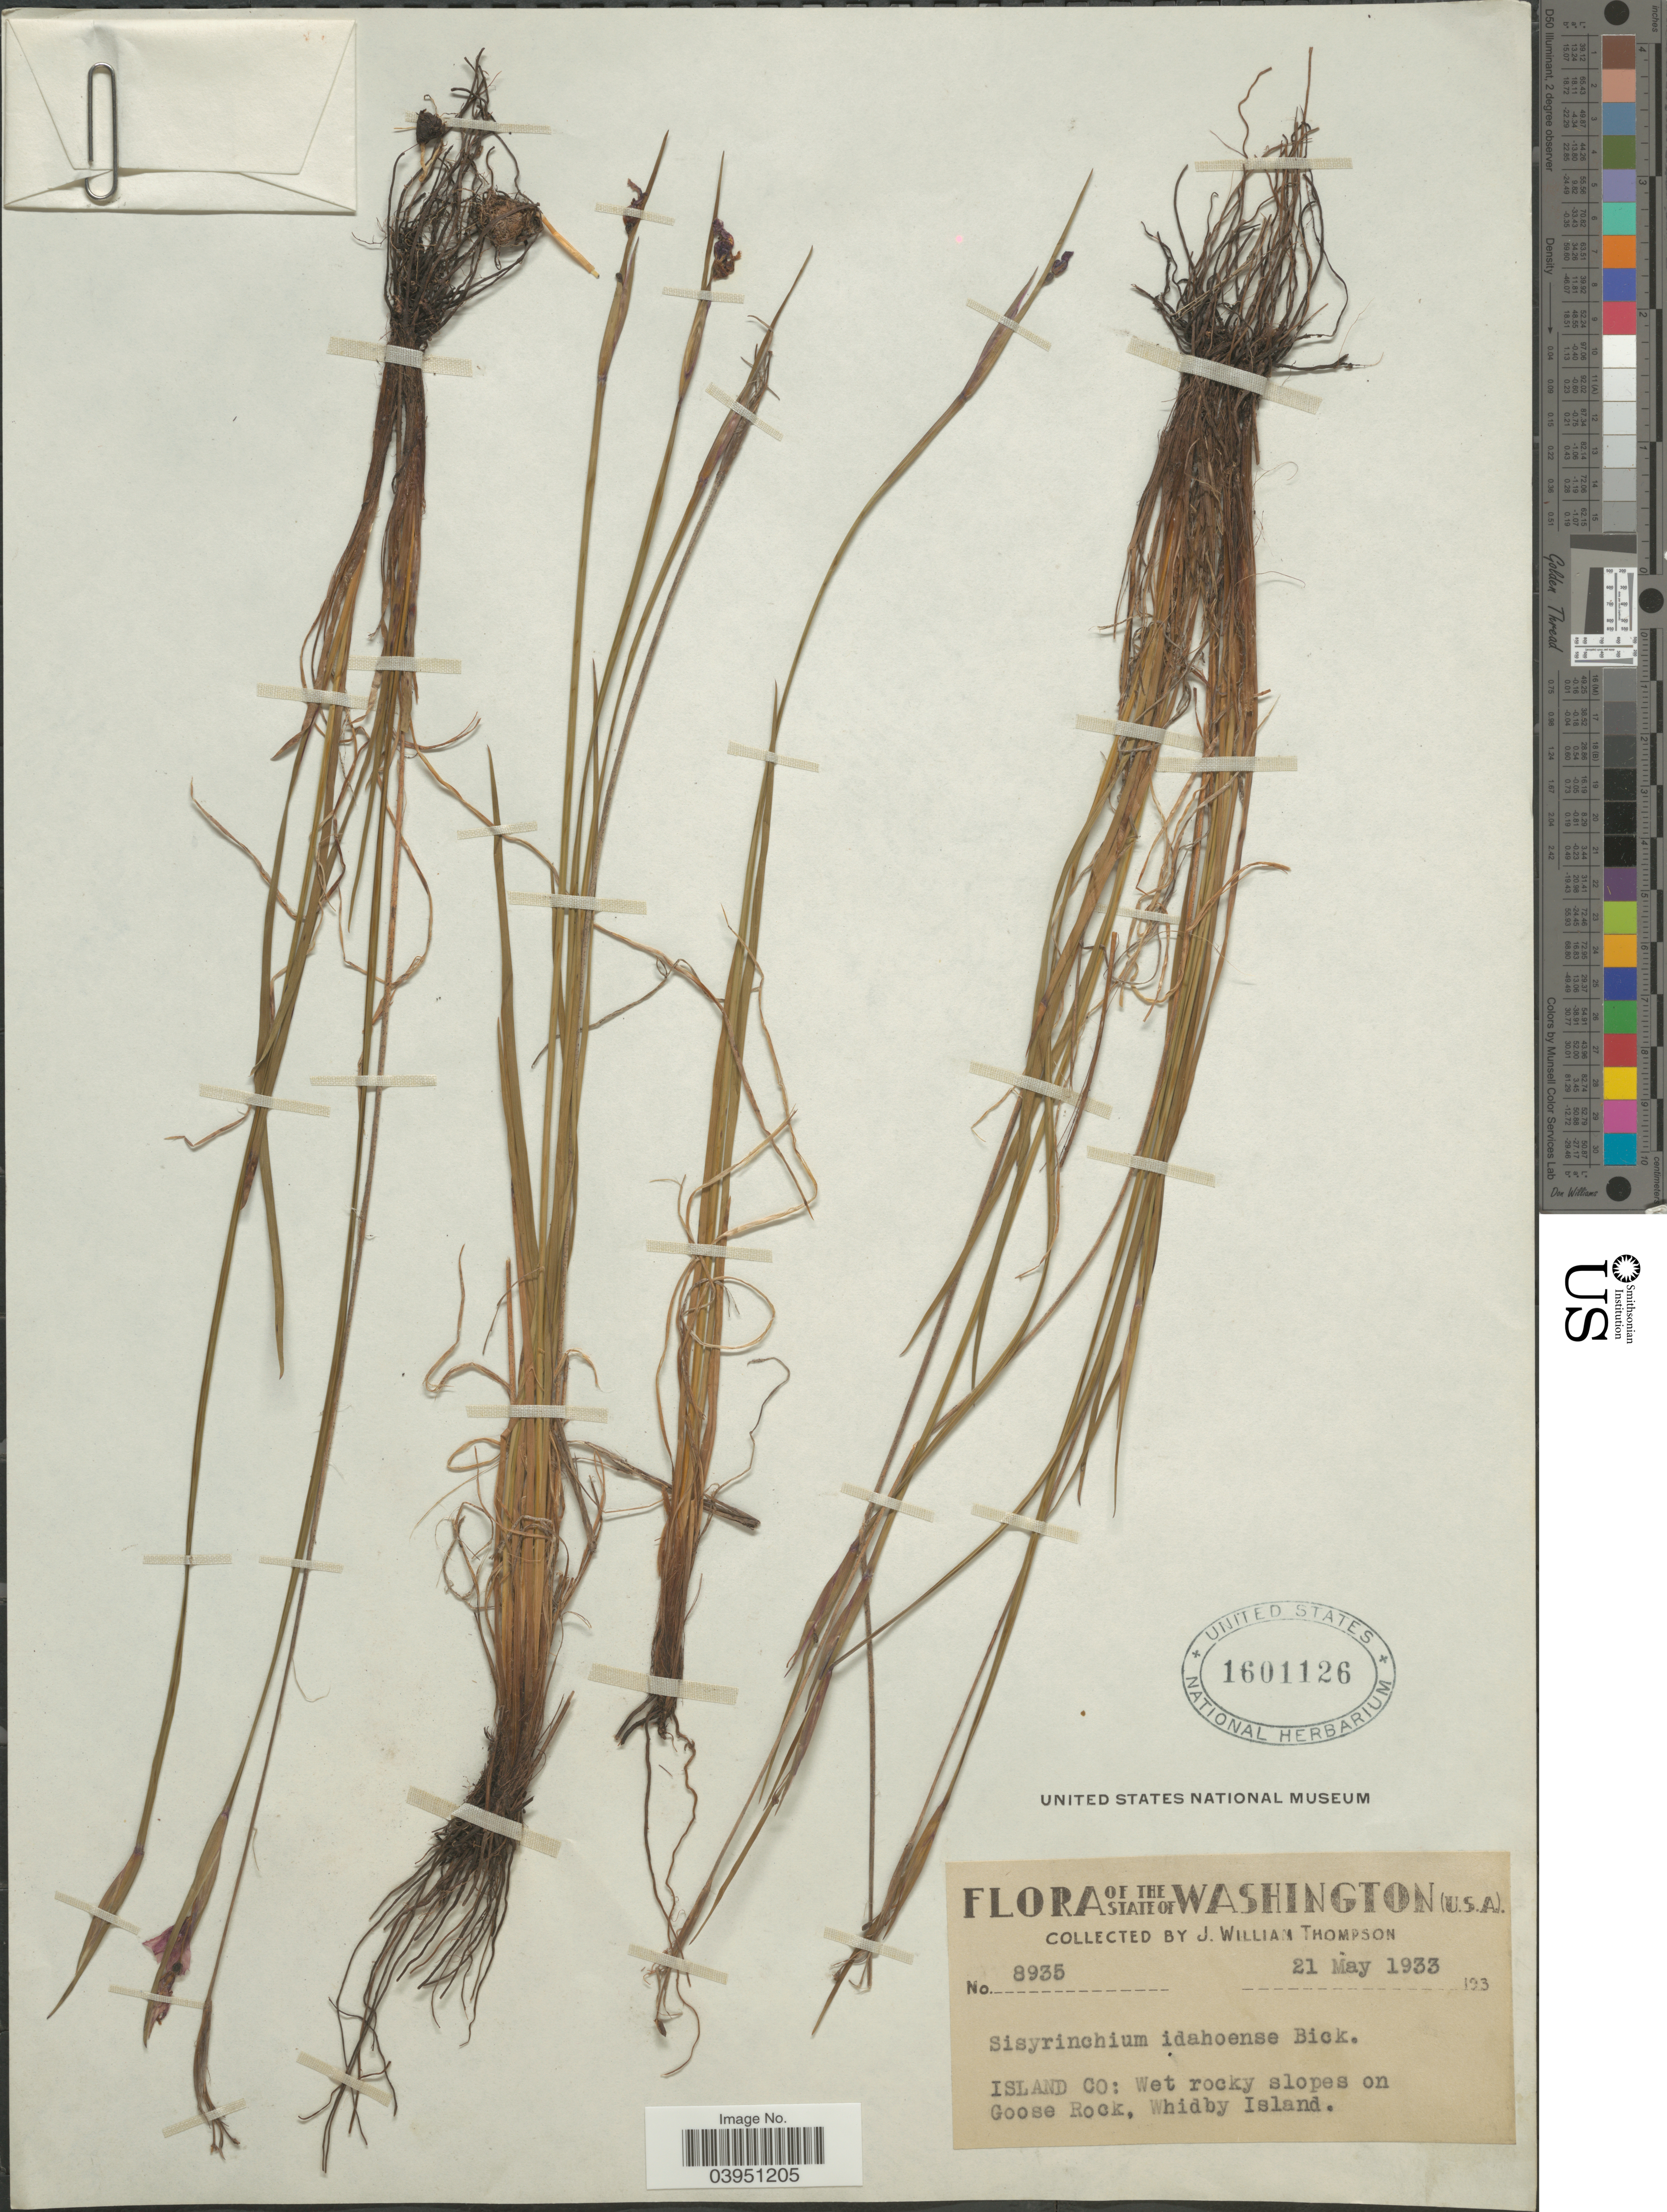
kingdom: Plantae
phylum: Tracheophyta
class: Liliopsida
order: Asparagales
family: Iridaceae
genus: Sisyrinchium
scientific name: Sisyrinchium idahoense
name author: E.P. Bicknell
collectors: J. W. Thompson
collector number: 8935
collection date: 1933-05-21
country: United States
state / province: Washington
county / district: Island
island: Whidbey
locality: Island Co: Wet rocky slopes on Goose Rock, Whidby Island.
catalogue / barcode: US 1601126